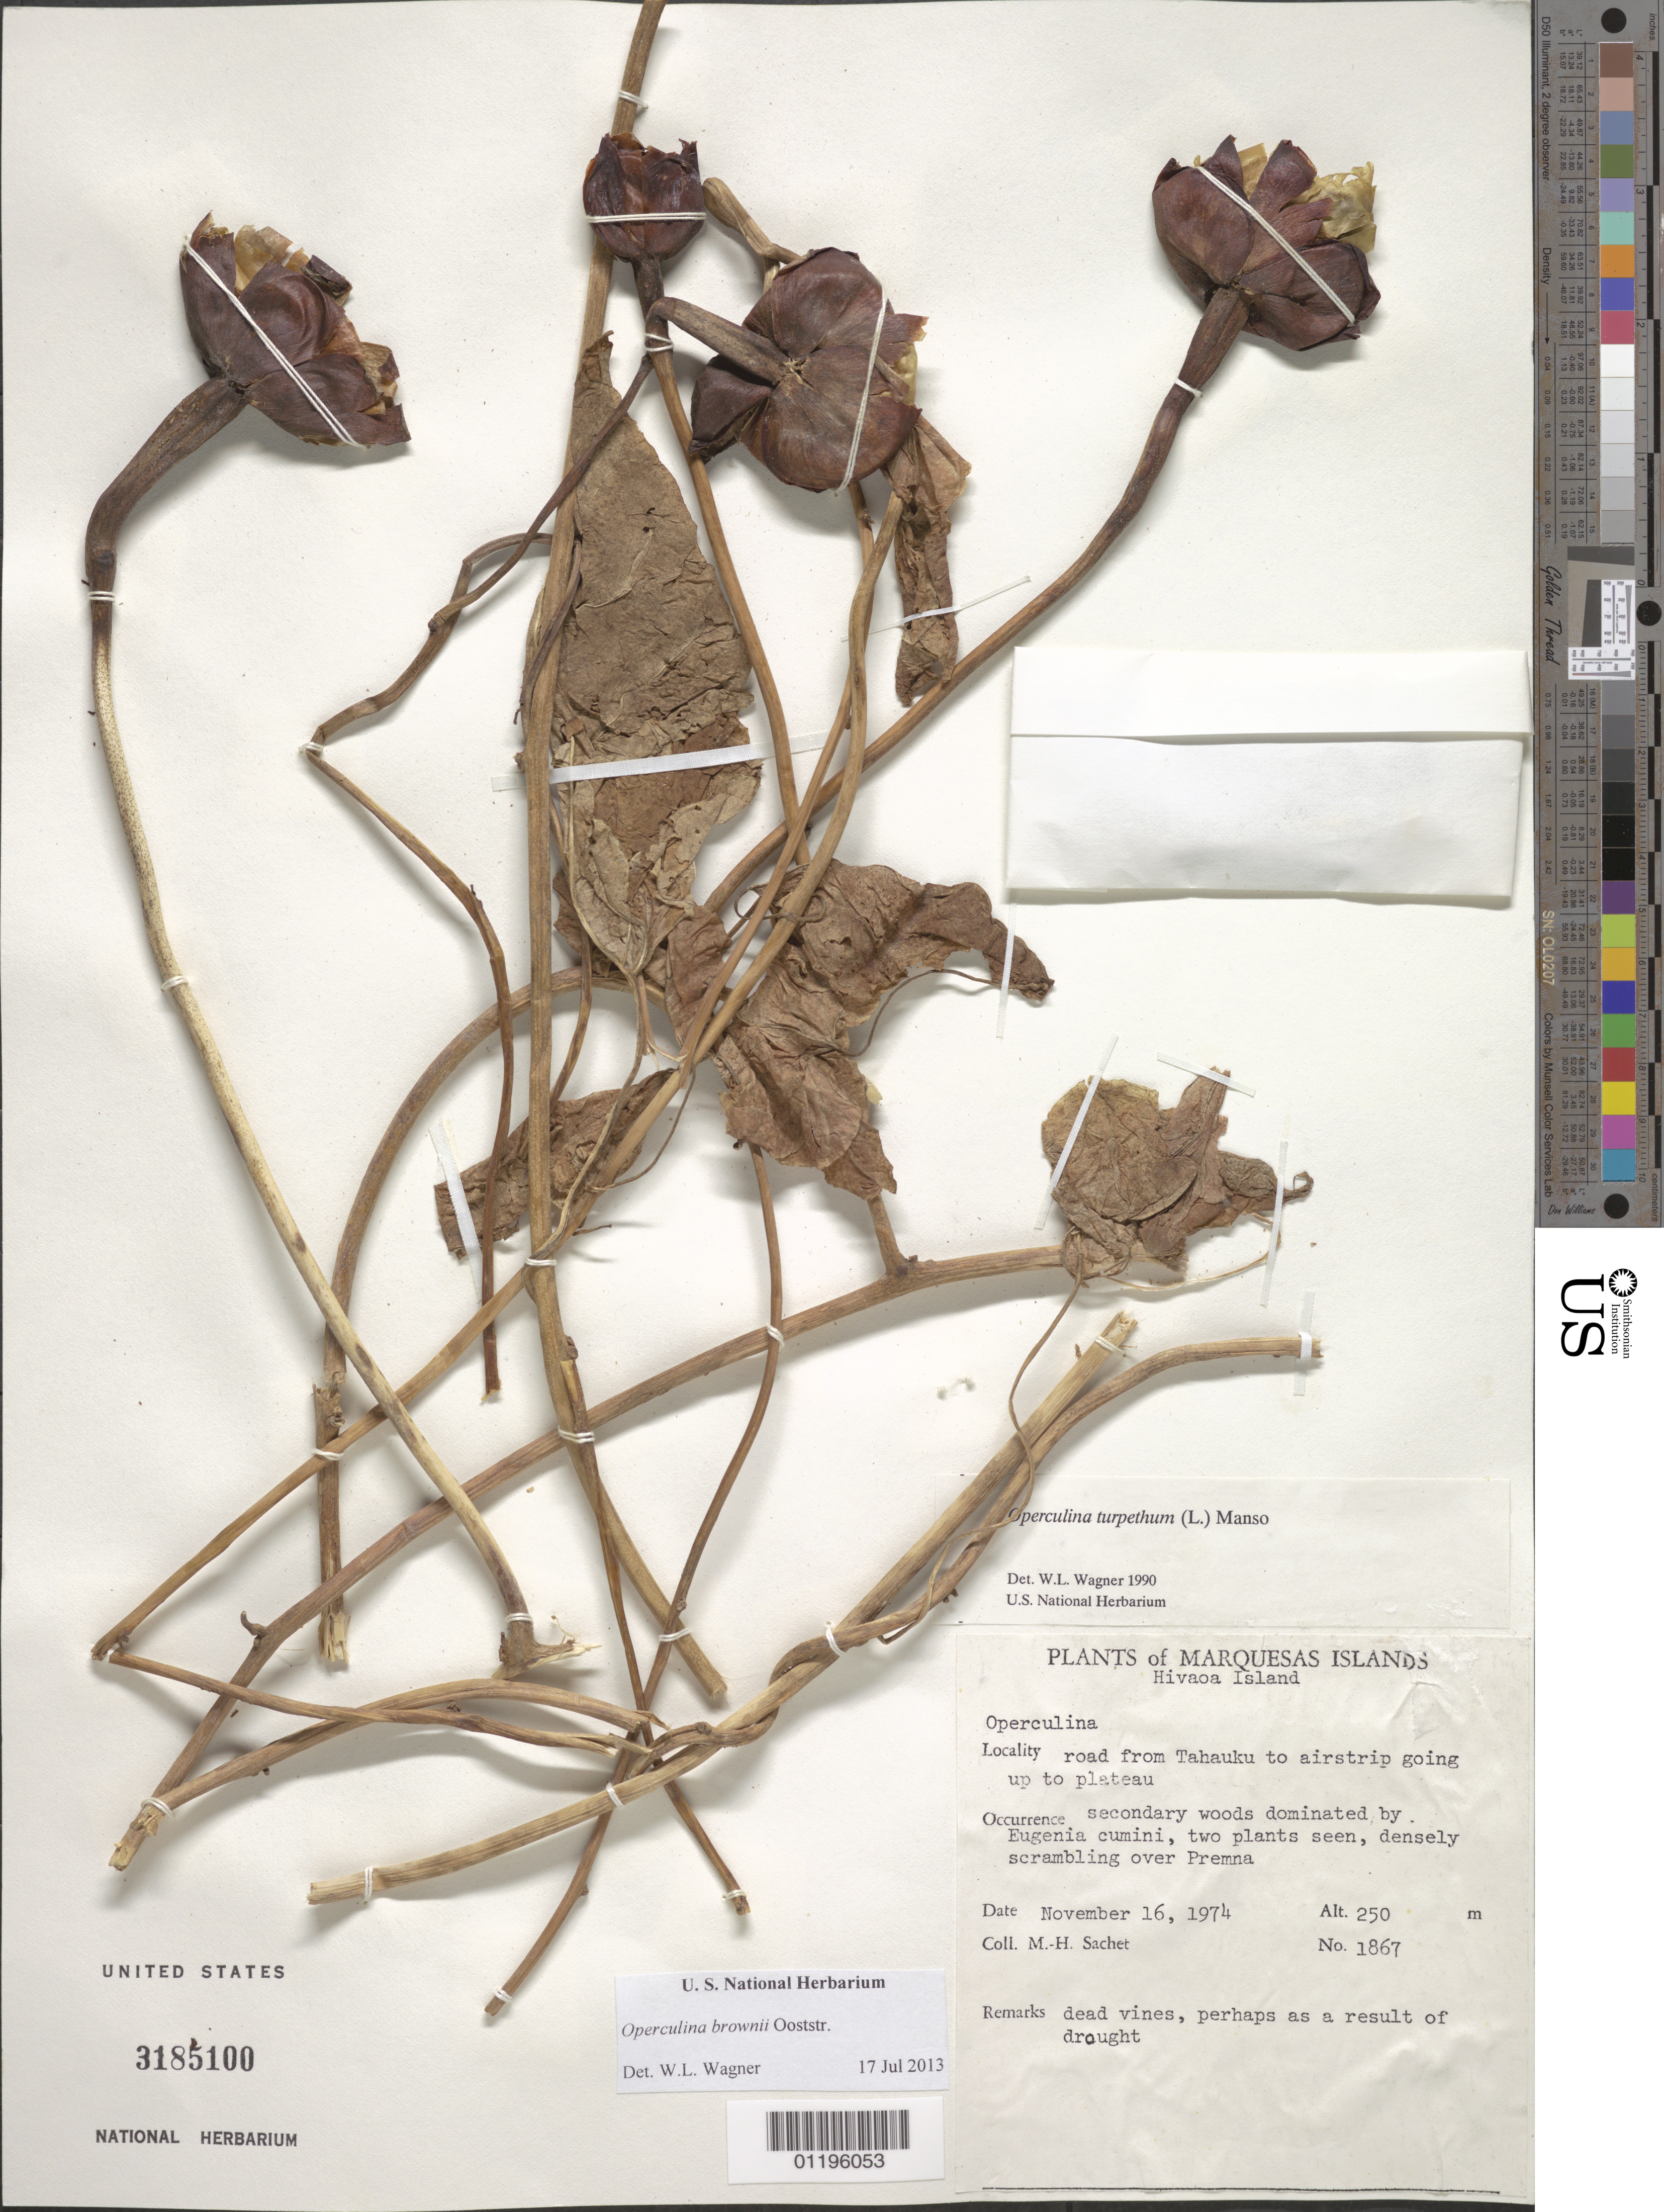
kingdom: Plantae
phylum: Tracheophyta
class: Magnoliopsida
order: Solanales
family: Convolvulaceae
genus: Operculina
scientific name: Operculina codonantha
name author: (Benth.) Hallier f.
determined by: Wagner, W. L., (BOT), Smithsonian Institution - National Museum of Natural History (UNITED STATES)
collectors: M.-H. Sachet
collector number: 1867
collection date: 1974-11-16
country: French Polynesia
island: Hiva Oa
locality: road from Tahauku to airstrip going up to plateau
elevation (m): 250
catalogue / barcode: US 3185100